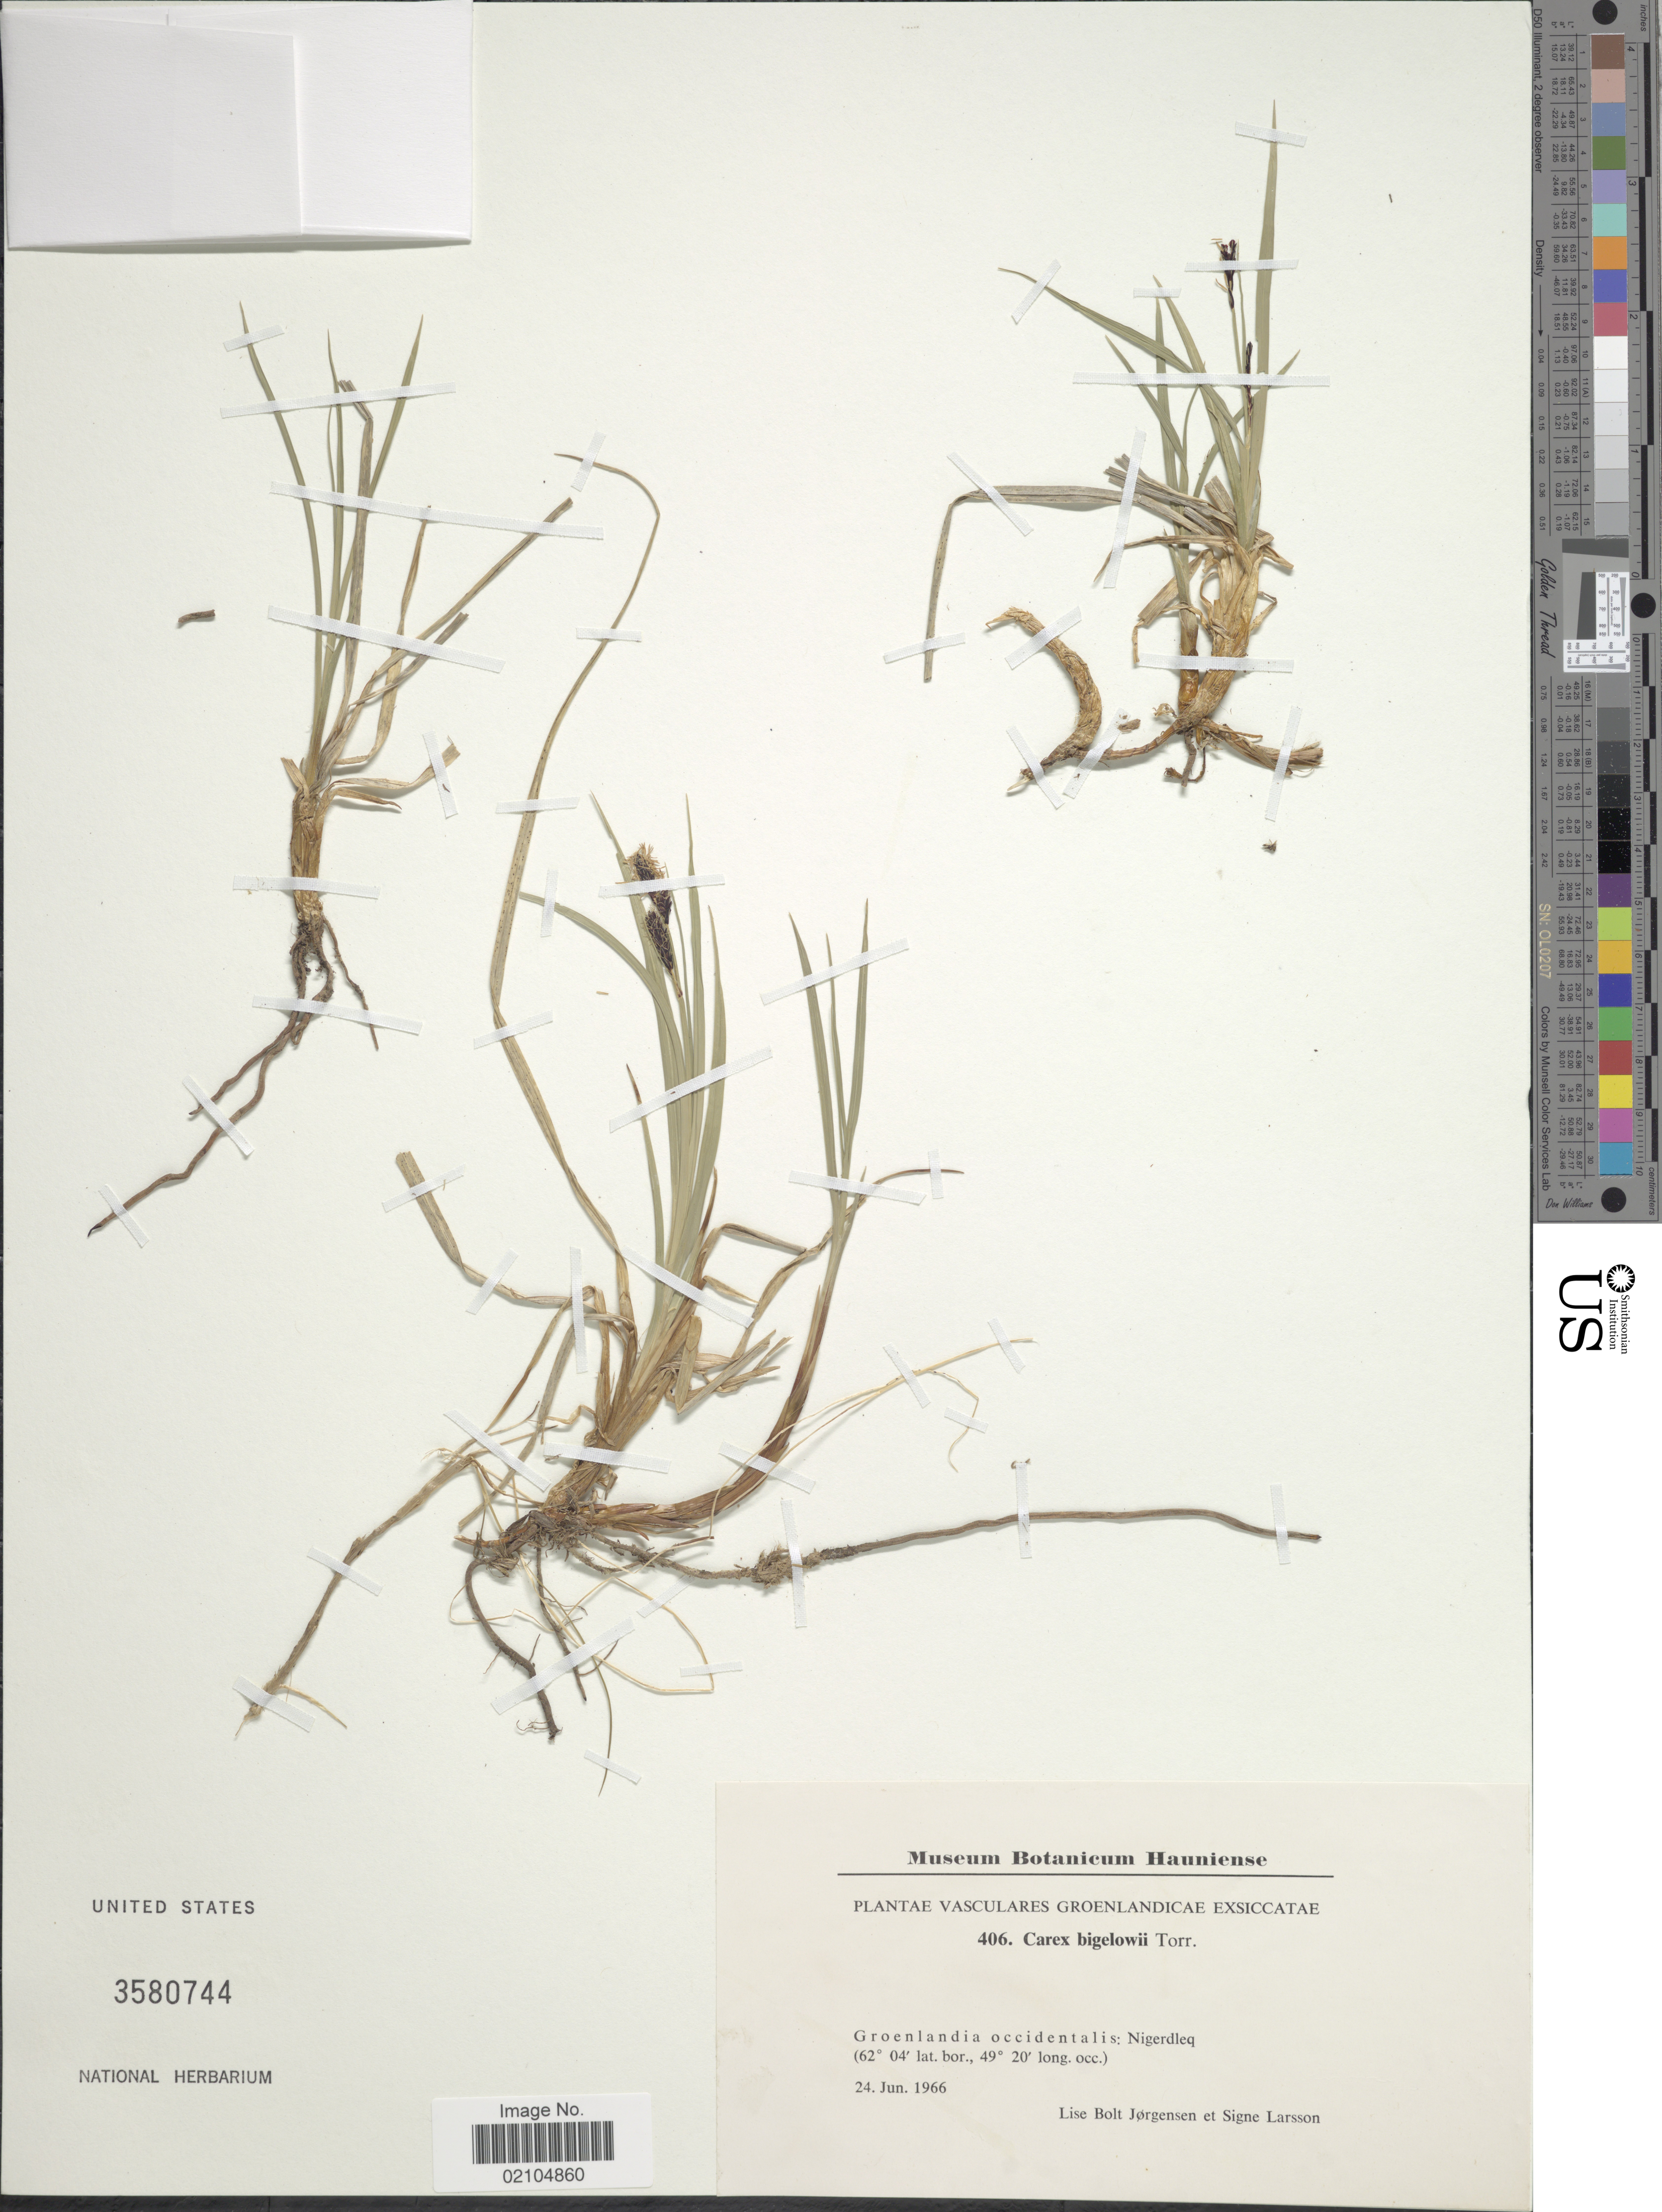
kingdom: Plantae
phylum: Tracheophyta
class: Liliopsida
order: Poales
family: Cyperaceae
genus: Carex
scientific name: Carex bigelowii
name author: Torr. ex Schwein.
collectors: L. B. Jørgensen & S. Larsson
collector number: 406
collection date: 1966-06-24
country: Greenland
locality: Vasculares Groenlandicae, Groendlandia occidentalis: Nigerdleq.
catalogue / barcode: US 3580744